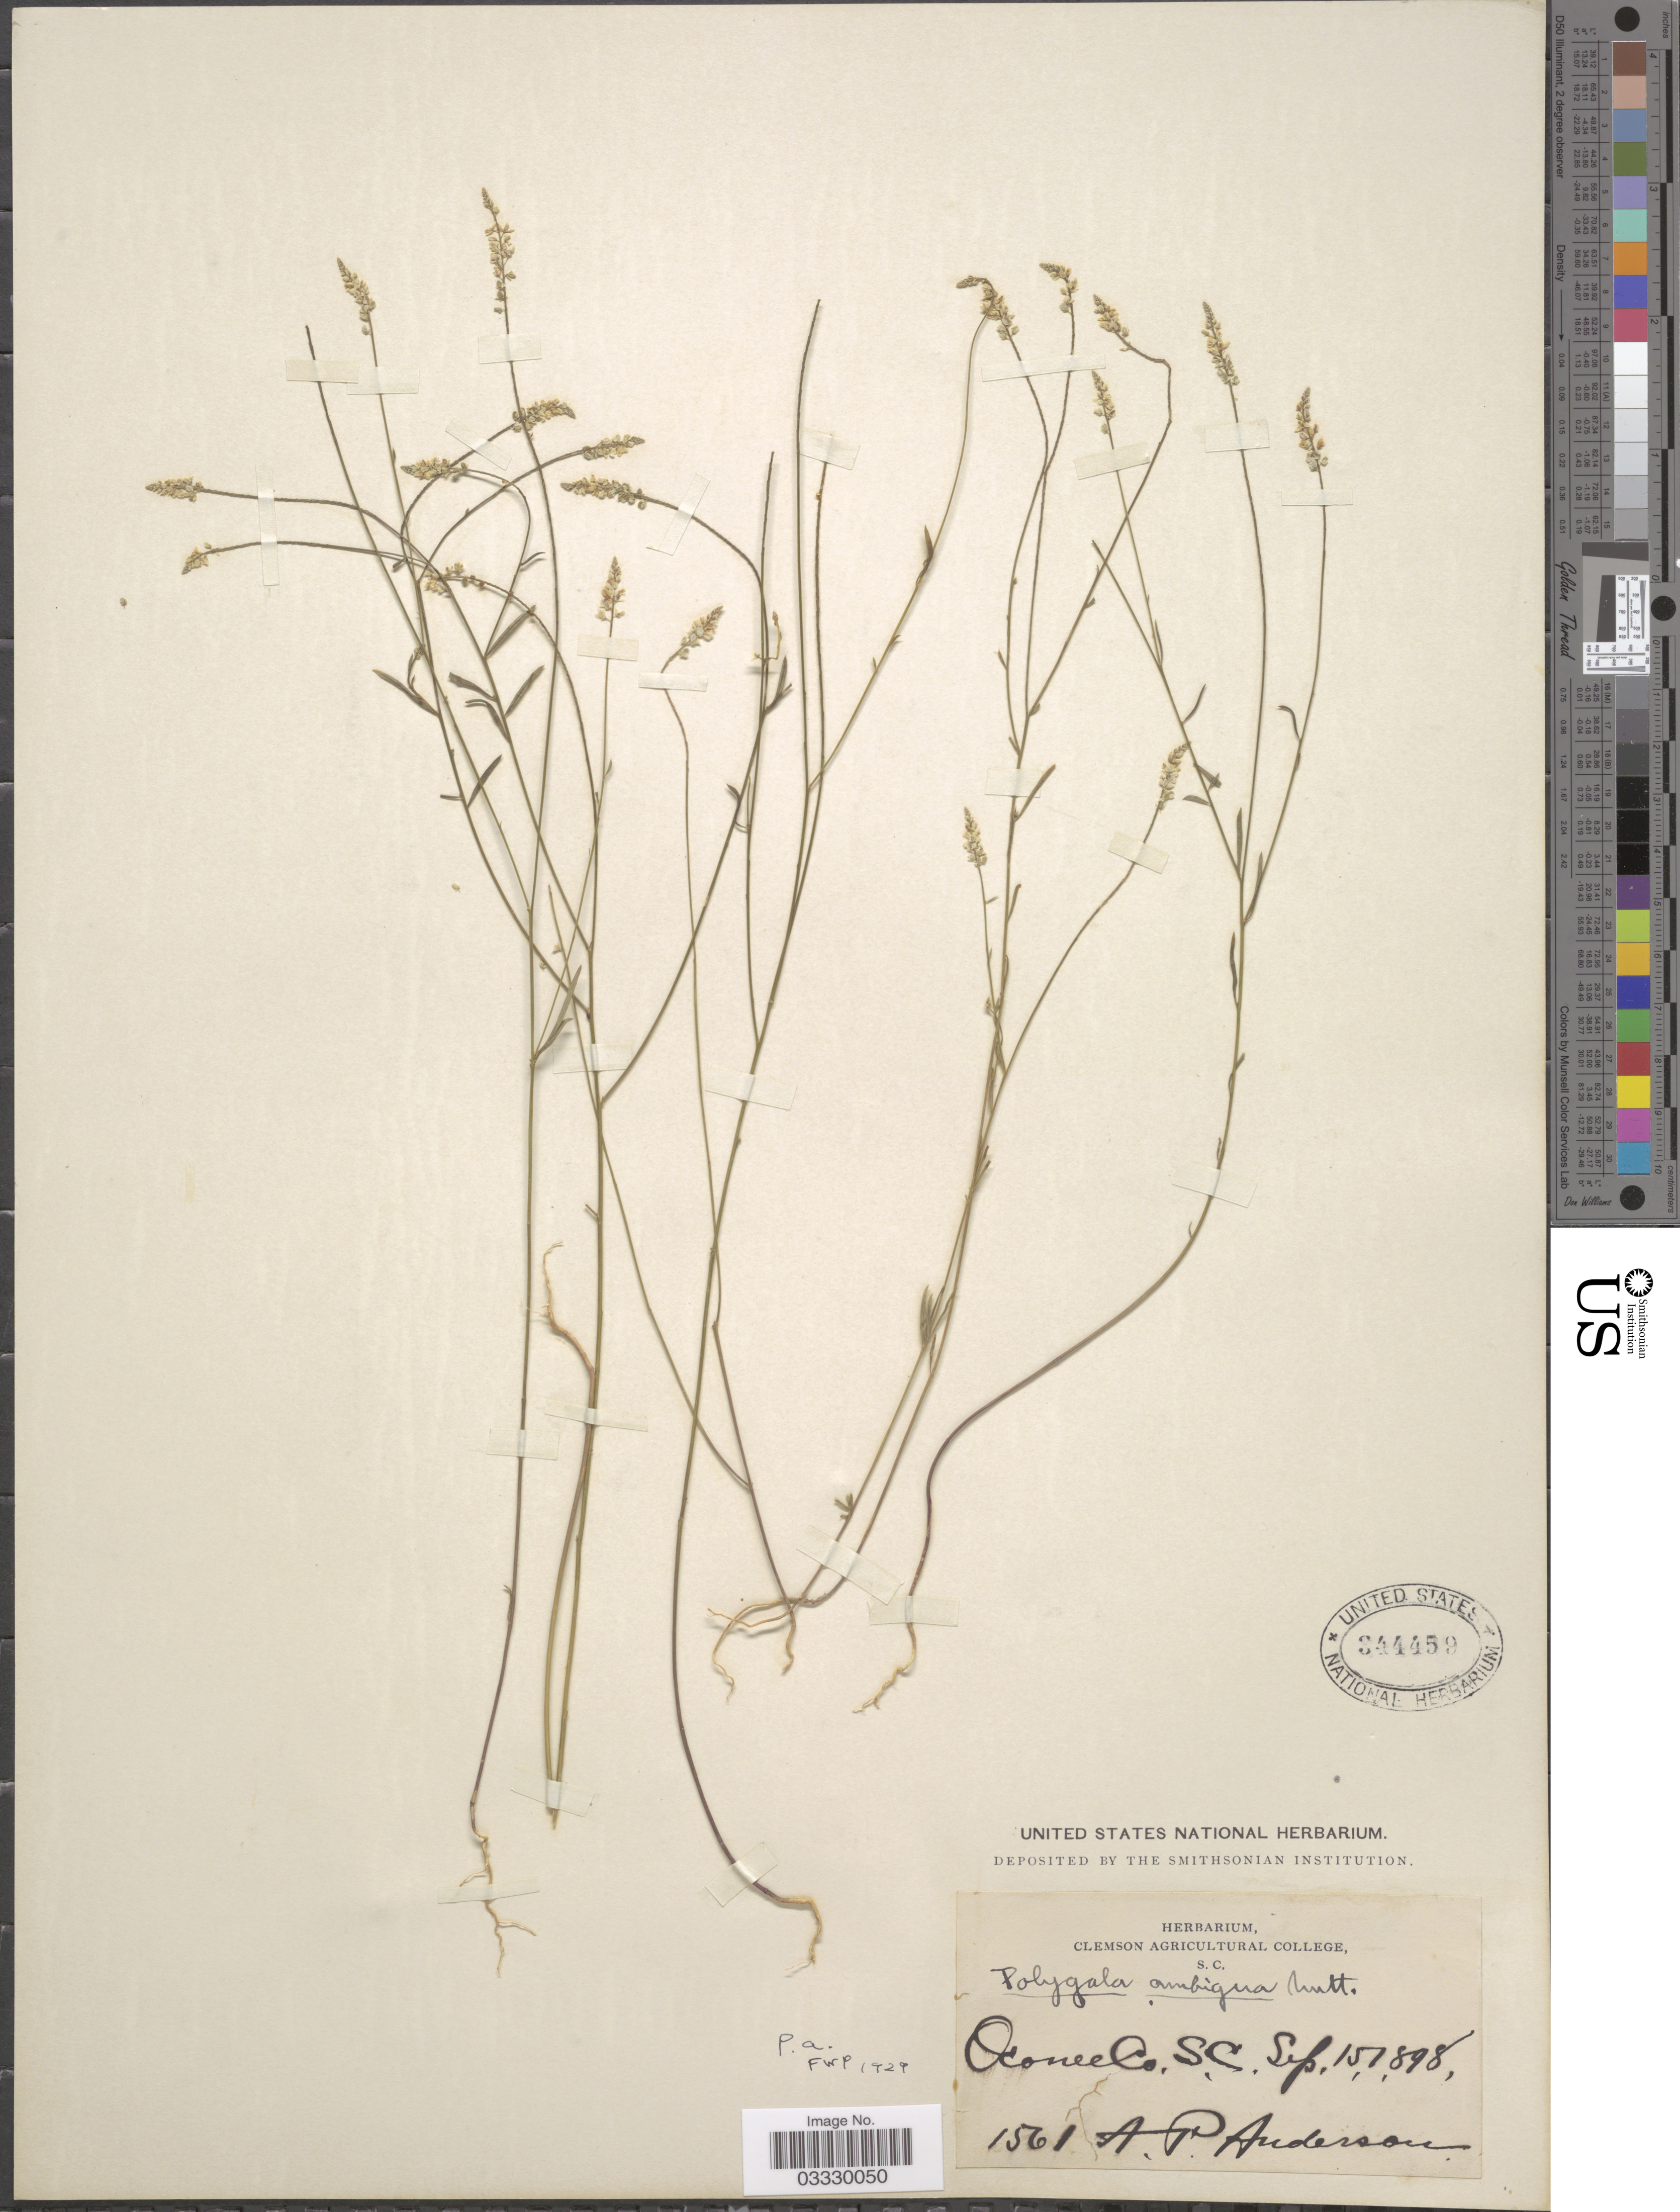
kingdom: Plantae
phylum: Tracheophyta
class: Magnoliopsida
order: Fabales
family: Polygalaceae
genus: Polygala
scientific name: Polygala ambigua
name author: Nutt.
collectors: A. P. Anderson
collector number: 1561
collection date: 1898-09-15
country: United States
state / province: South Carolina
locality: Oconee Co.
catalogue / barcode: US 344459